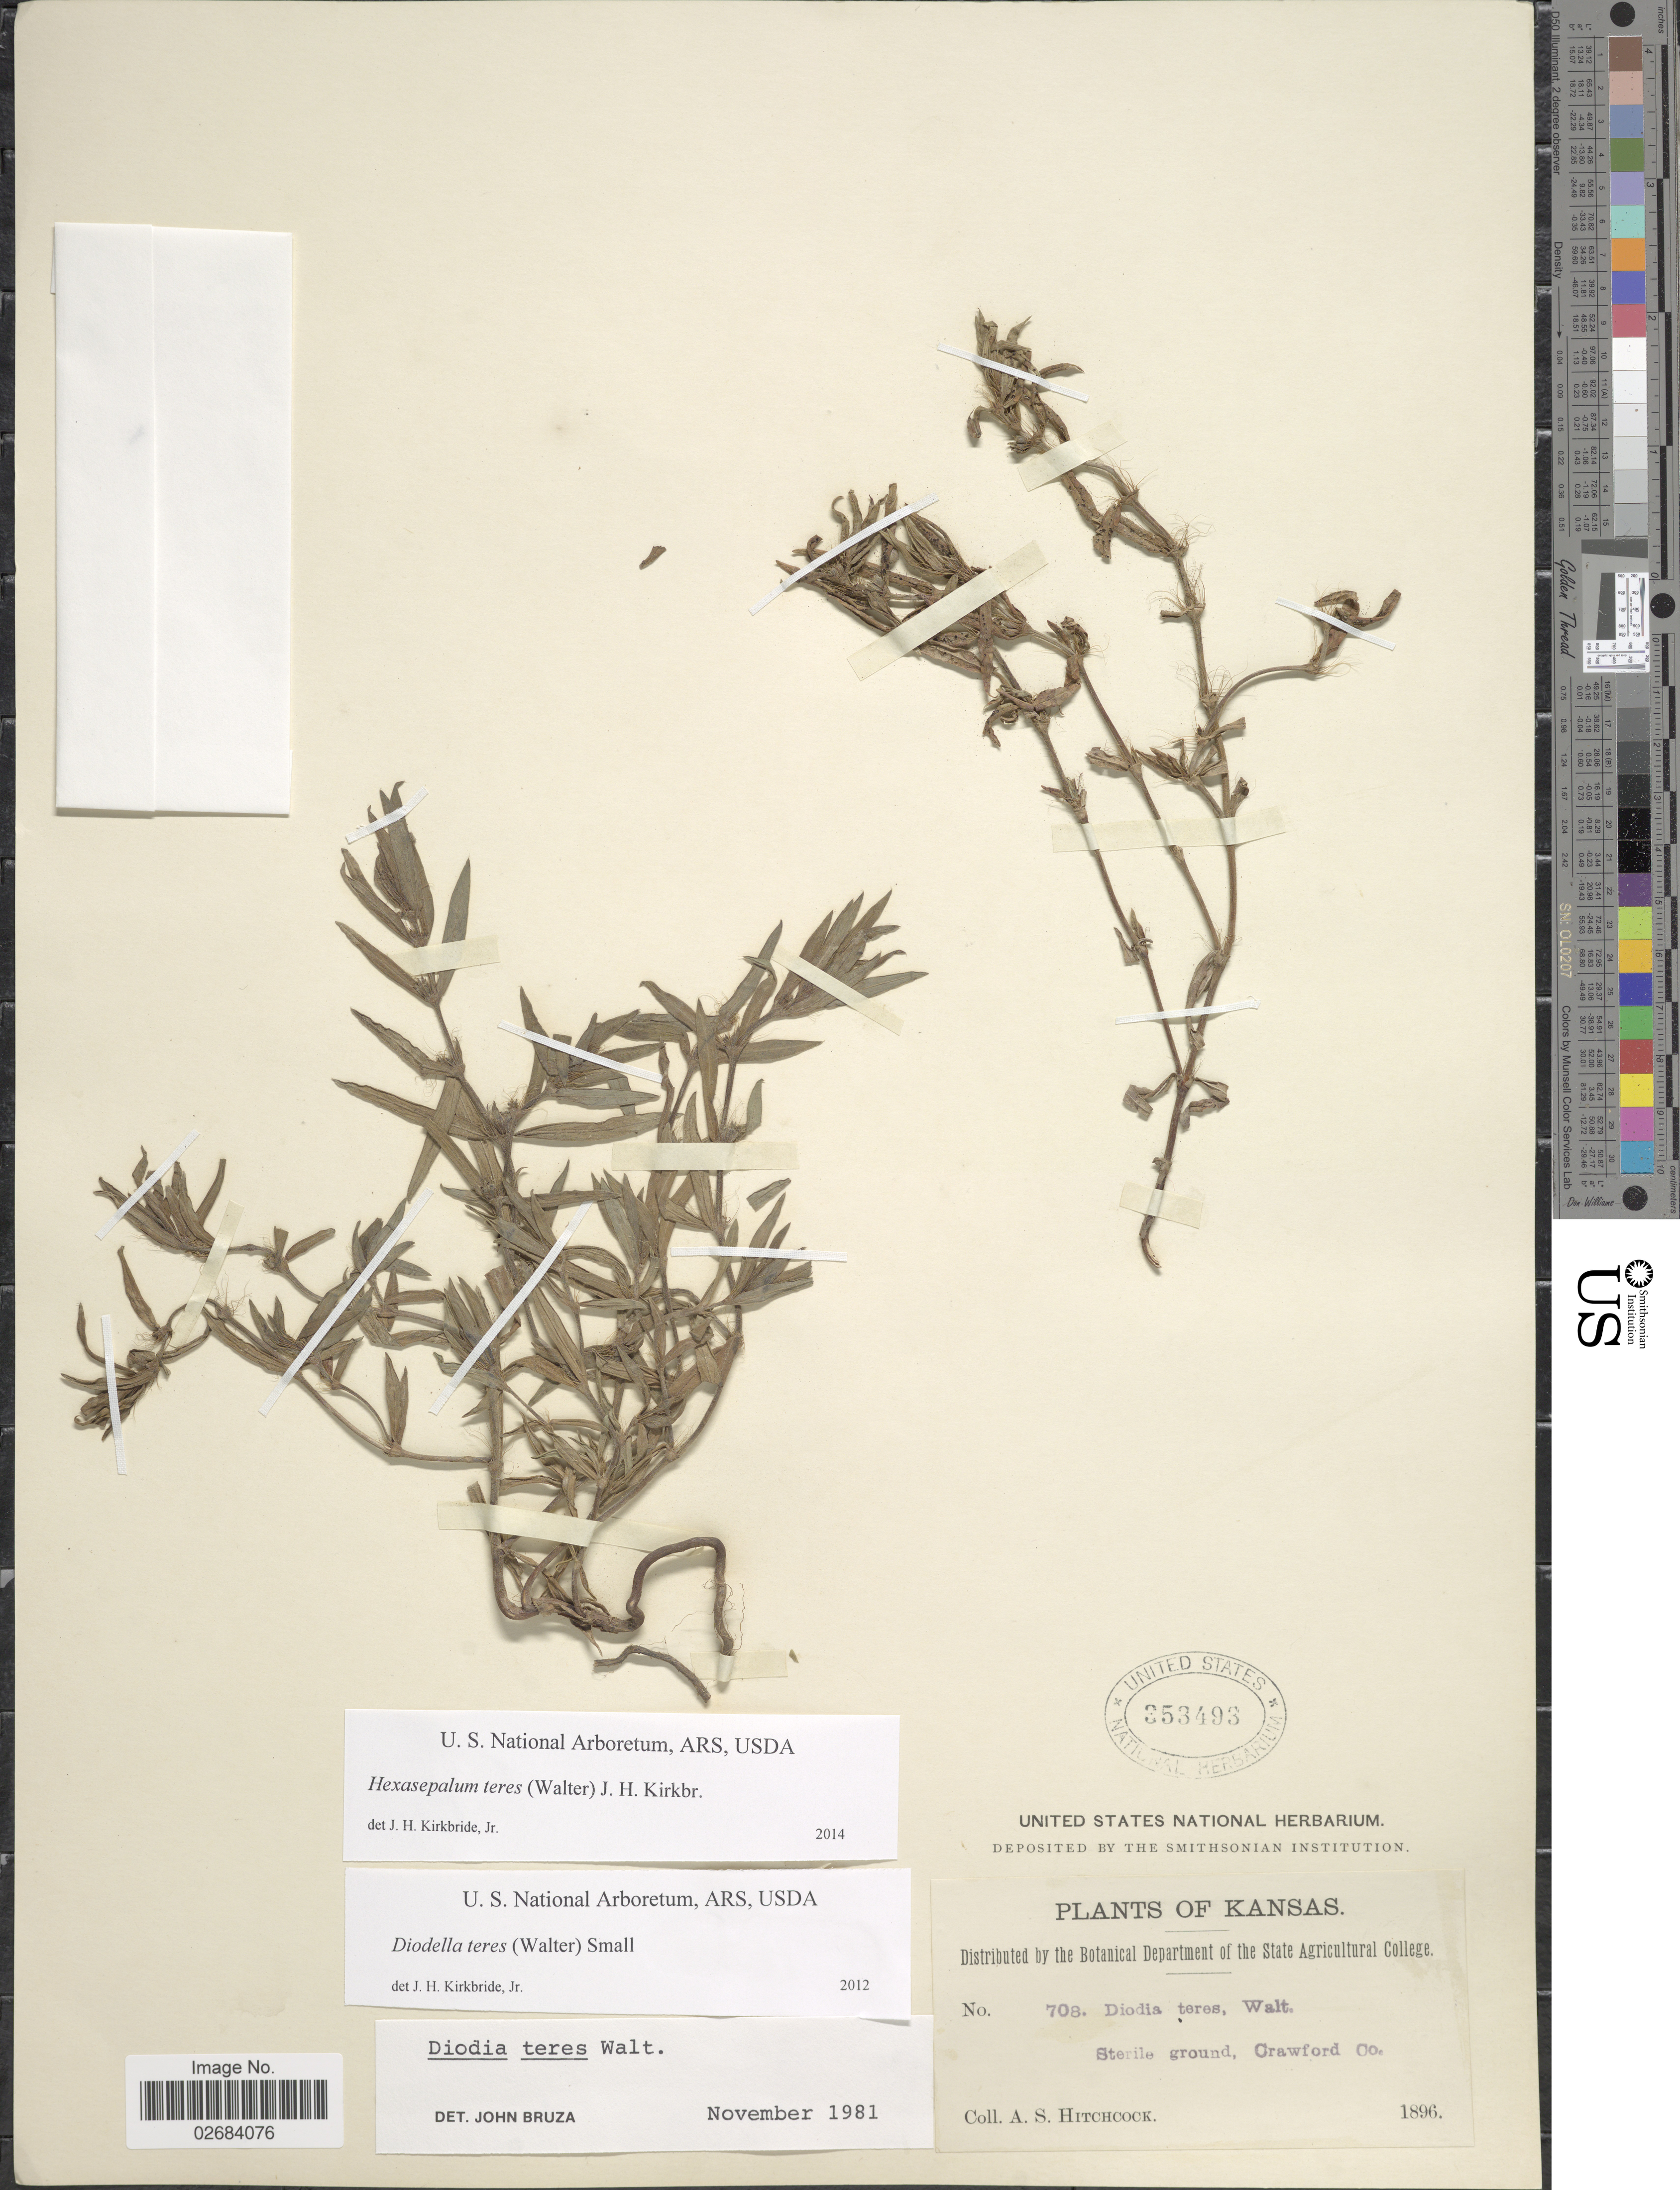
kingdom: Plantae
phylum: Tracheophyta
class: Magnoliopsida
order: Gentianales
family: Rubiaceae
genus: Diodia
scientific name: Diodia teres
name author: Walter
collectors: A. S. Hitchcock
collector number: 708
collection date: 1896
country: United States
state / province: Kansas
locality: Crawford Co.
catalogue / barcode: US 353493